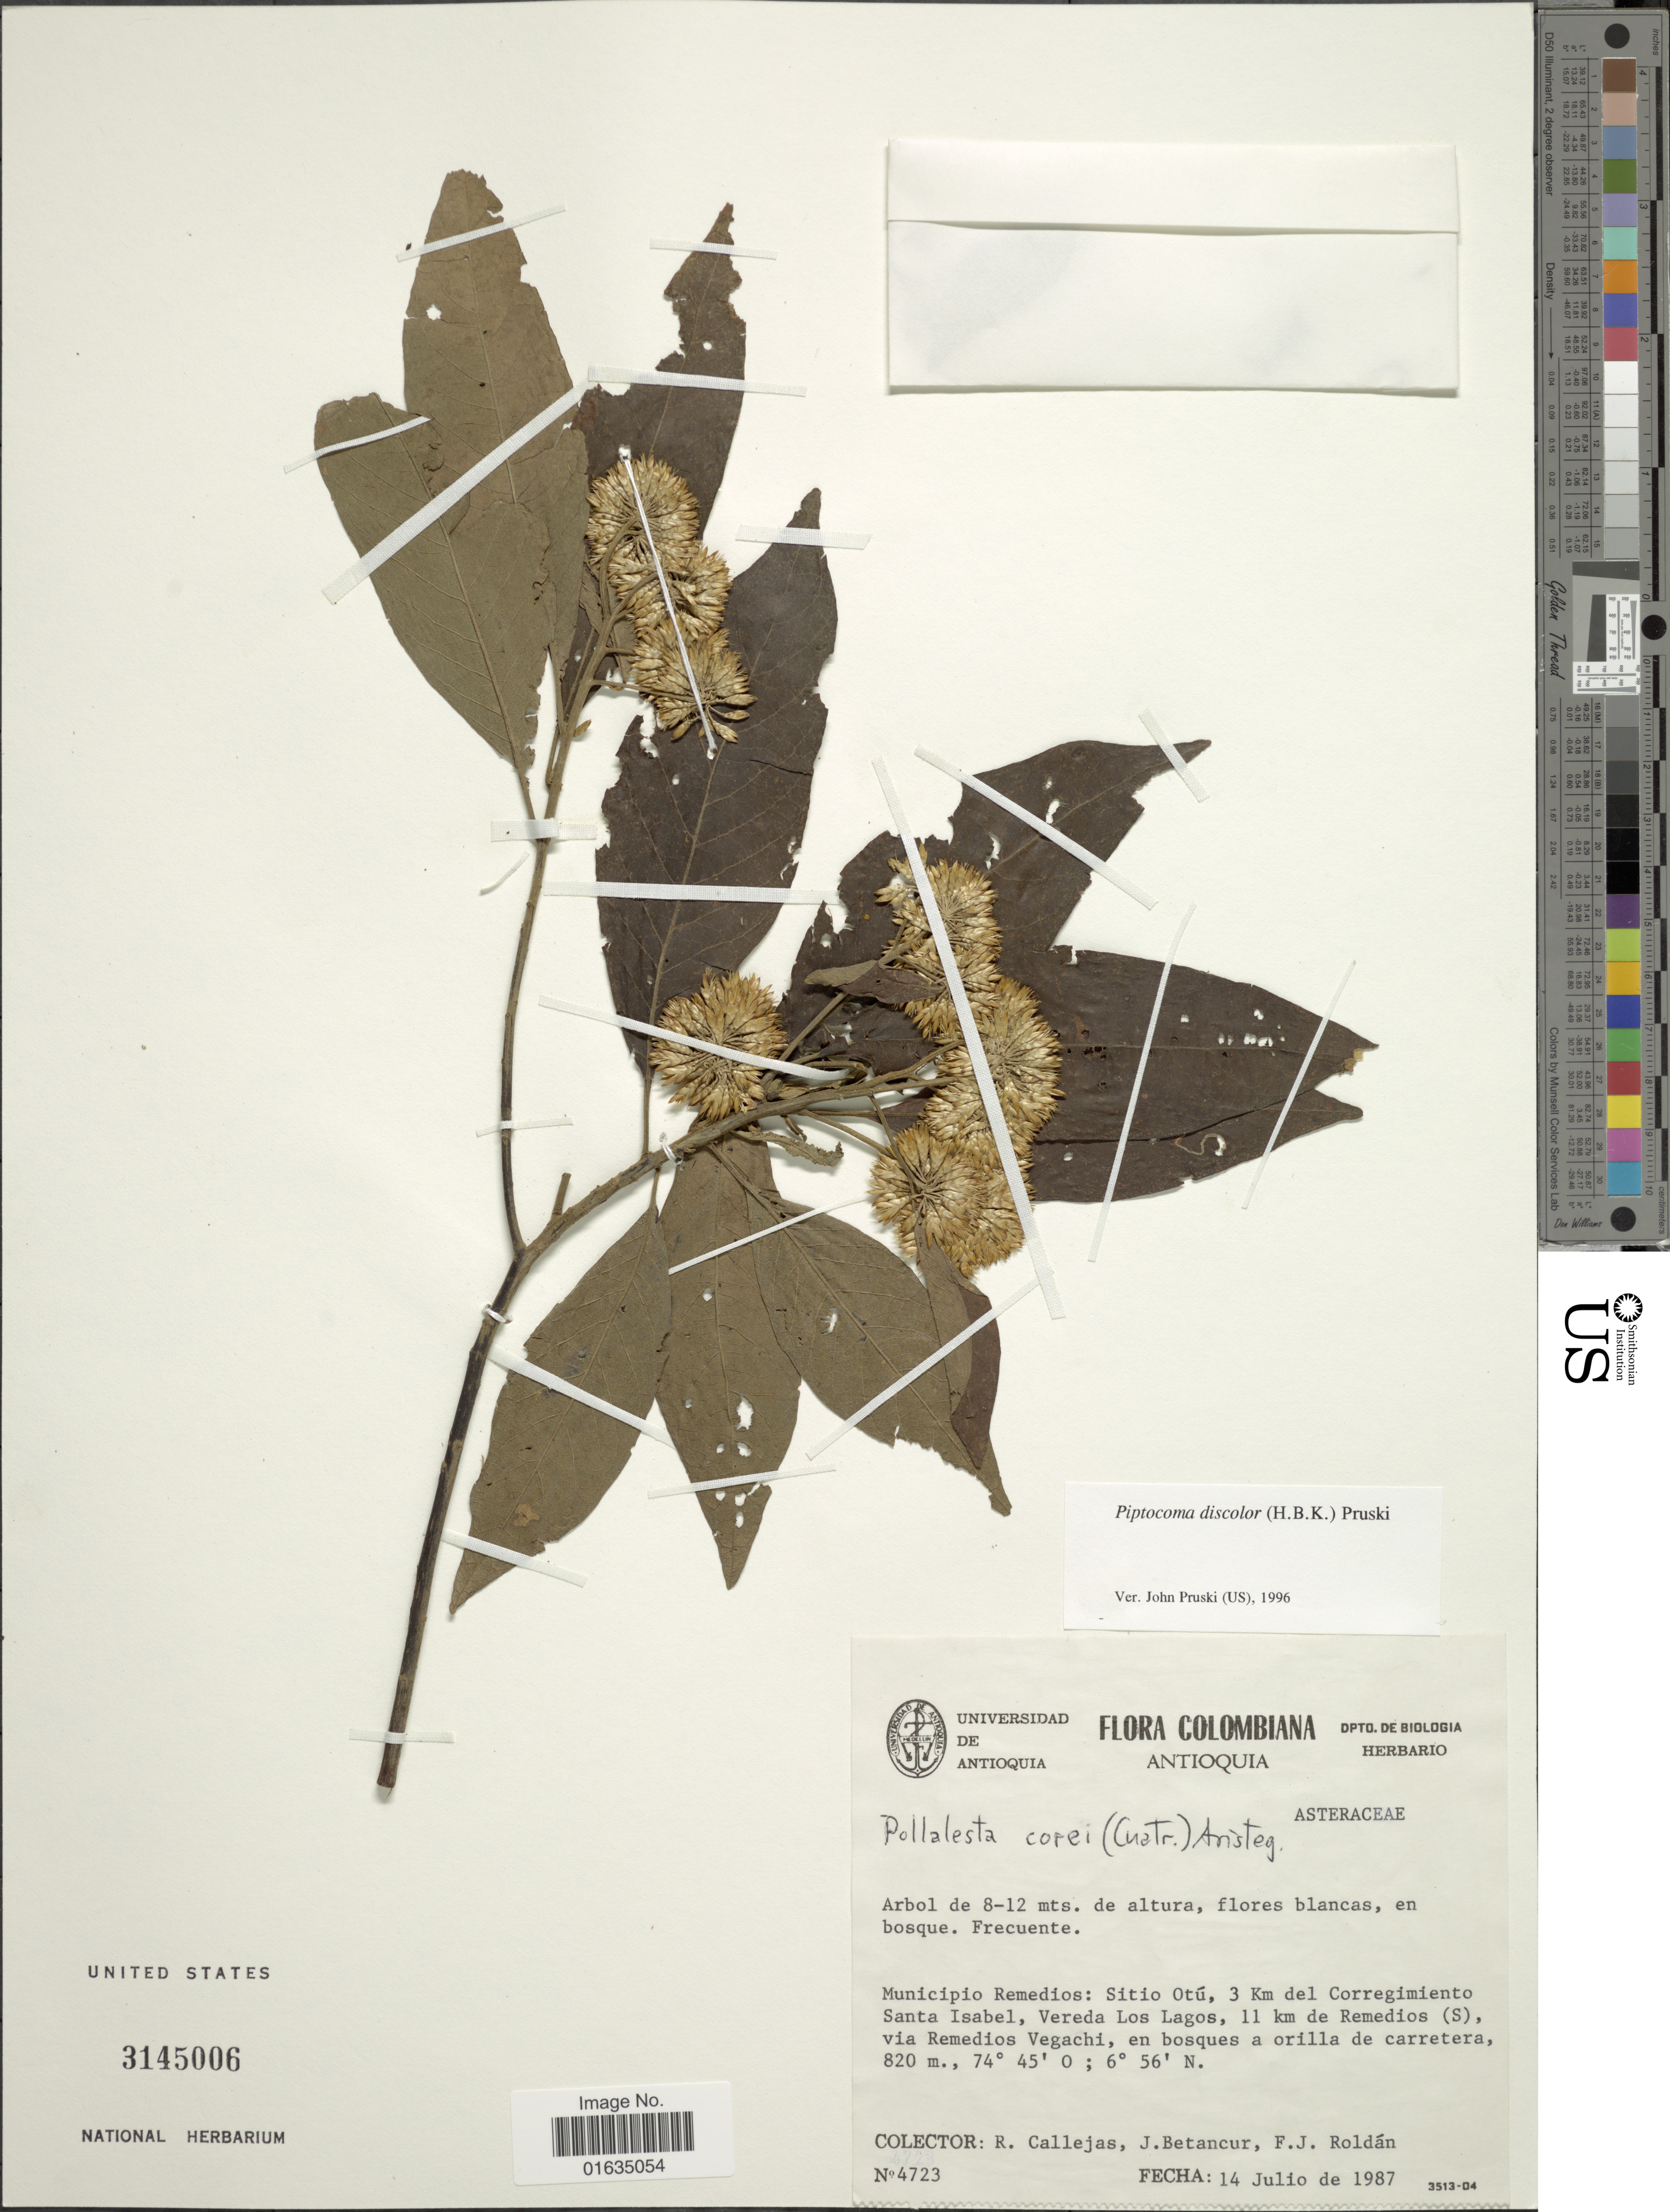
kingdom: Plantae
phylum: Tracheophyta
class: Magnoliopsida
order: Asterales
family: Asteraceae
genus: Pollalesta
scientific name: Pollalesta discolor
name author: (Kunth) Aristeg.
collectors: R. Callejas, J. Betancur & F. J. Roldán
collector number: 4723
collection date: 1987-07-14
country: Colombia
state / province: Antioquia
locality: Colombiana, Municipio Remedios, Sitio Otu, 3 km del Corregimiento Santa Isabel, Veredea Los Lagos, 11 km del Remedios (S), via Remedios Vegachi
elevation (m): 820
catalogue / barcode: US 3145006